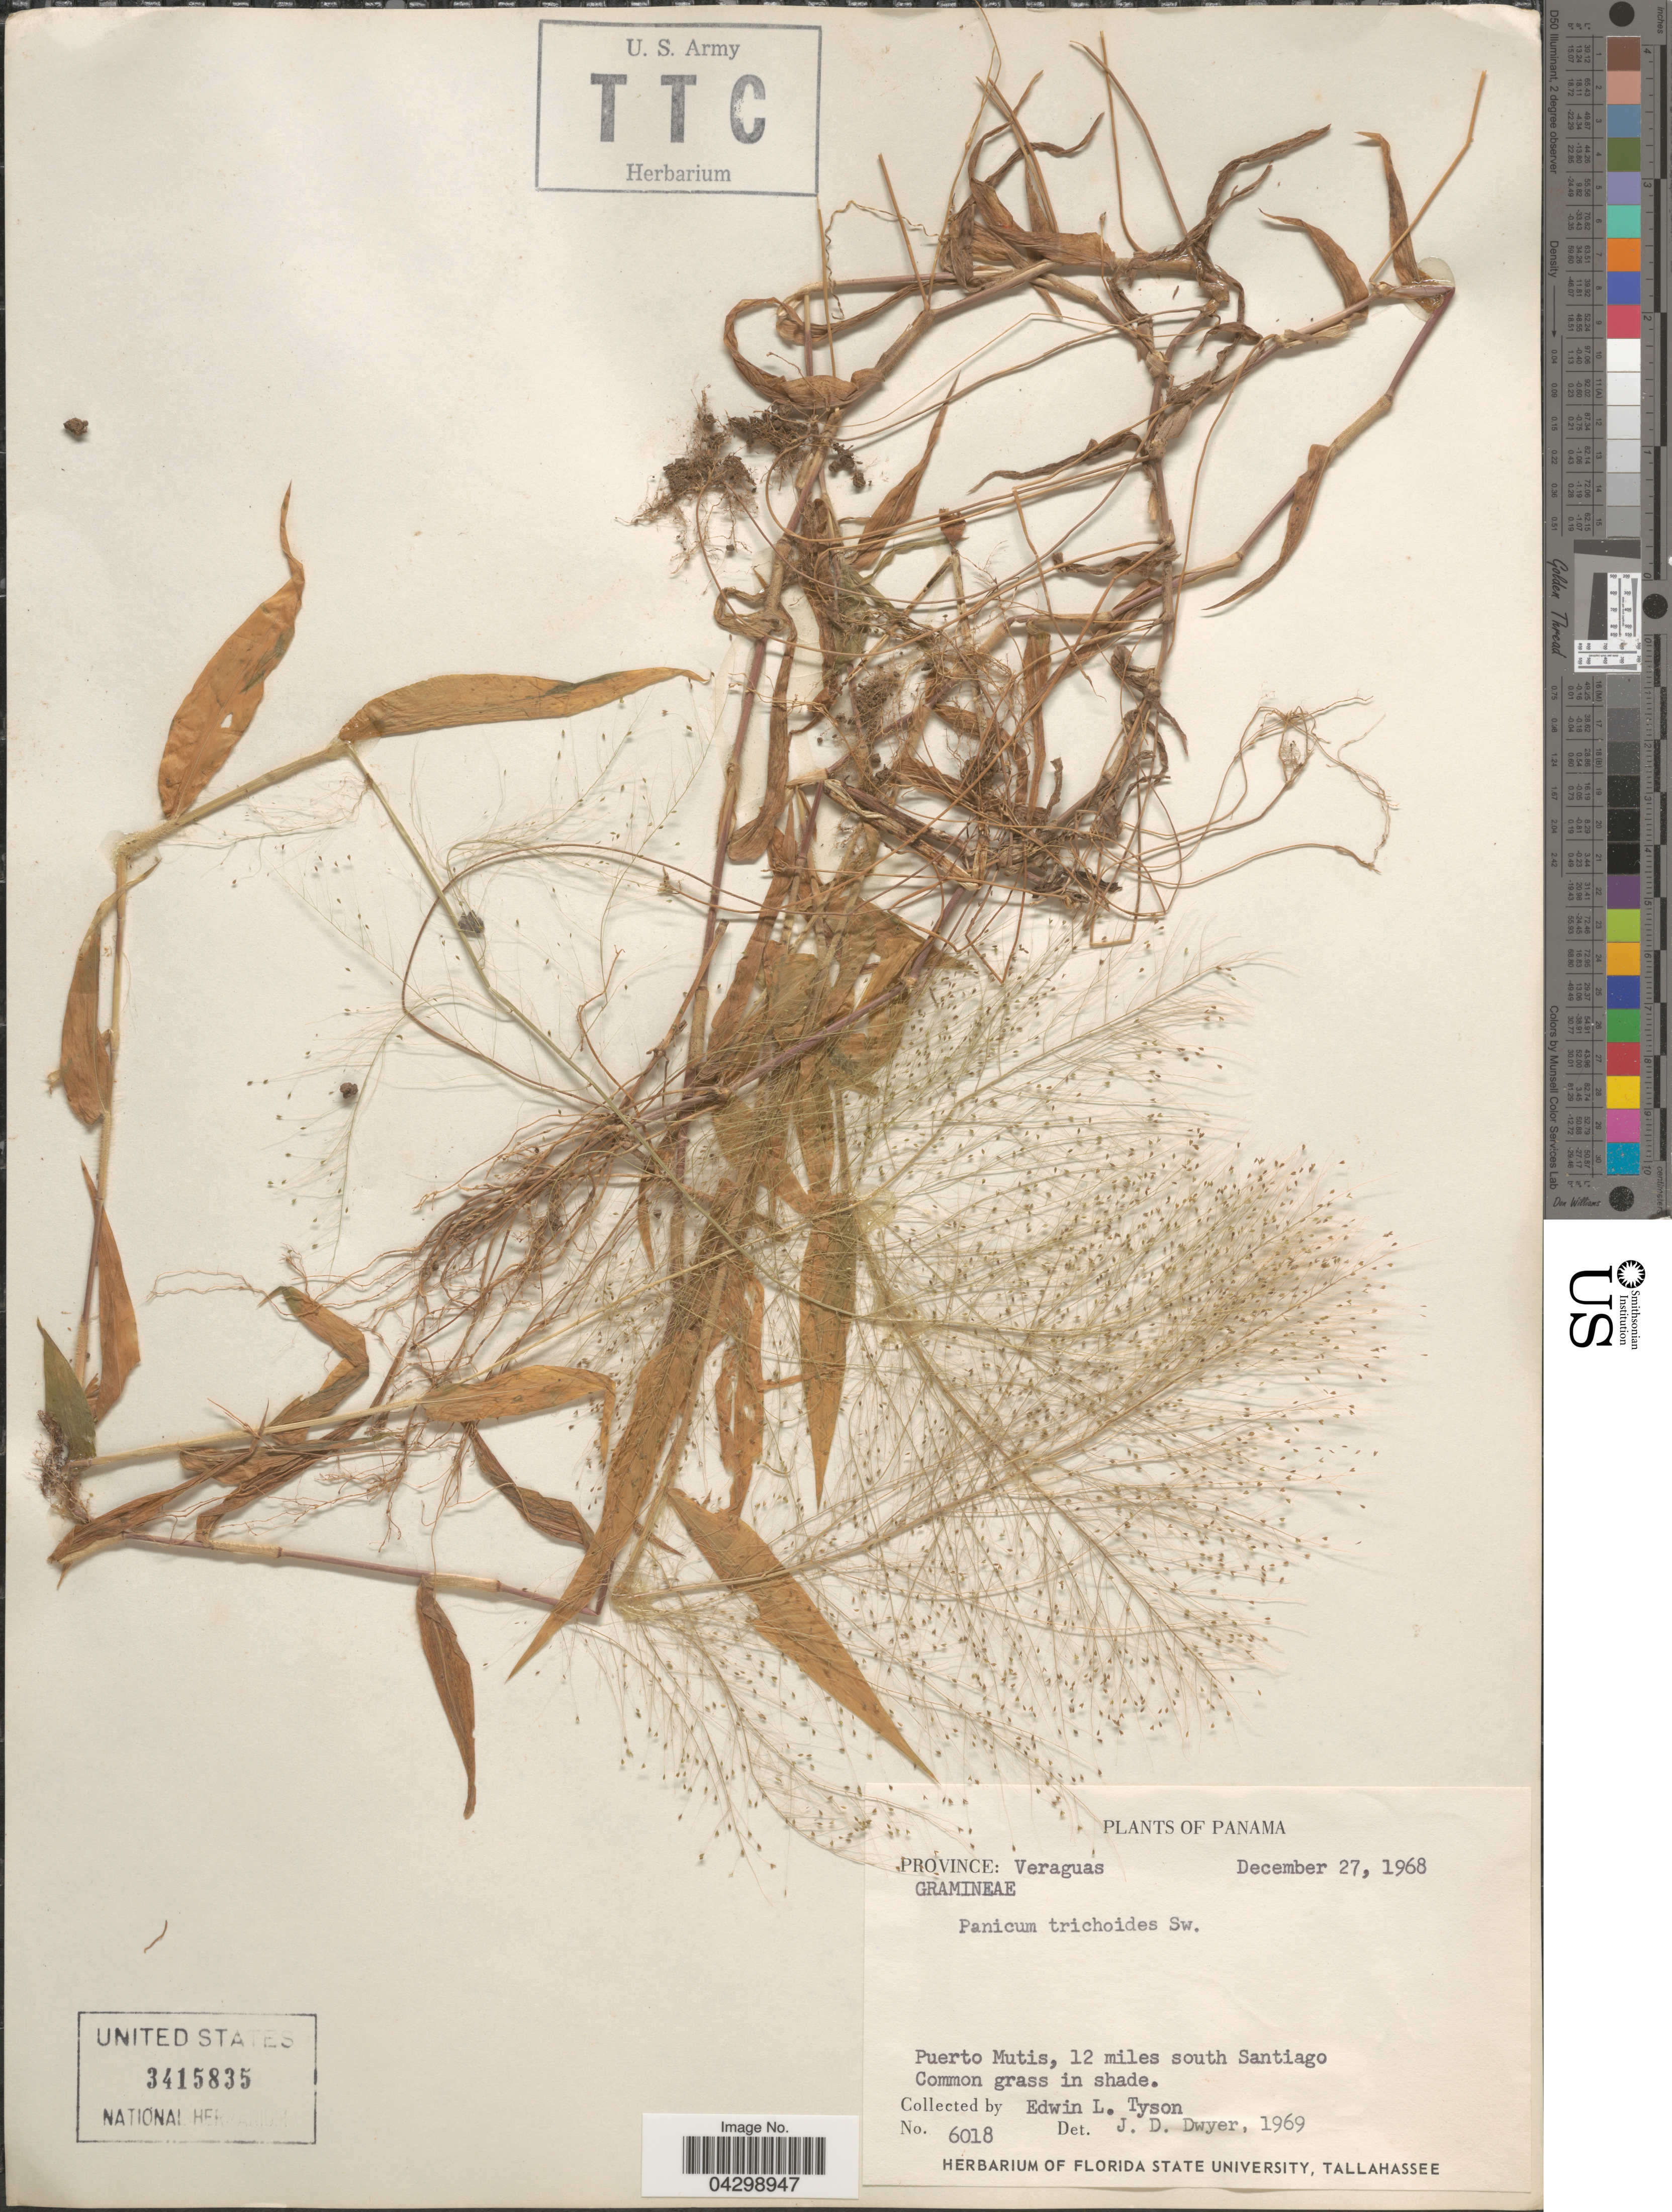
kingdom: Plantae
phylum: Tracheophyta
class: Liliopsida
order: Poales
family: Poaceae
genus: Panicum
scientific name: Panicum trichoides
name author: Sw.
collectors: E. L. Tyson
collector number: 6018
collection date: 1968-12-27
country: Panama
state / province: Veraguas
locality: Puerto Mutis, 12 miles south Santiago. Common grass in shade.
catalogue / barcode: US 3415835